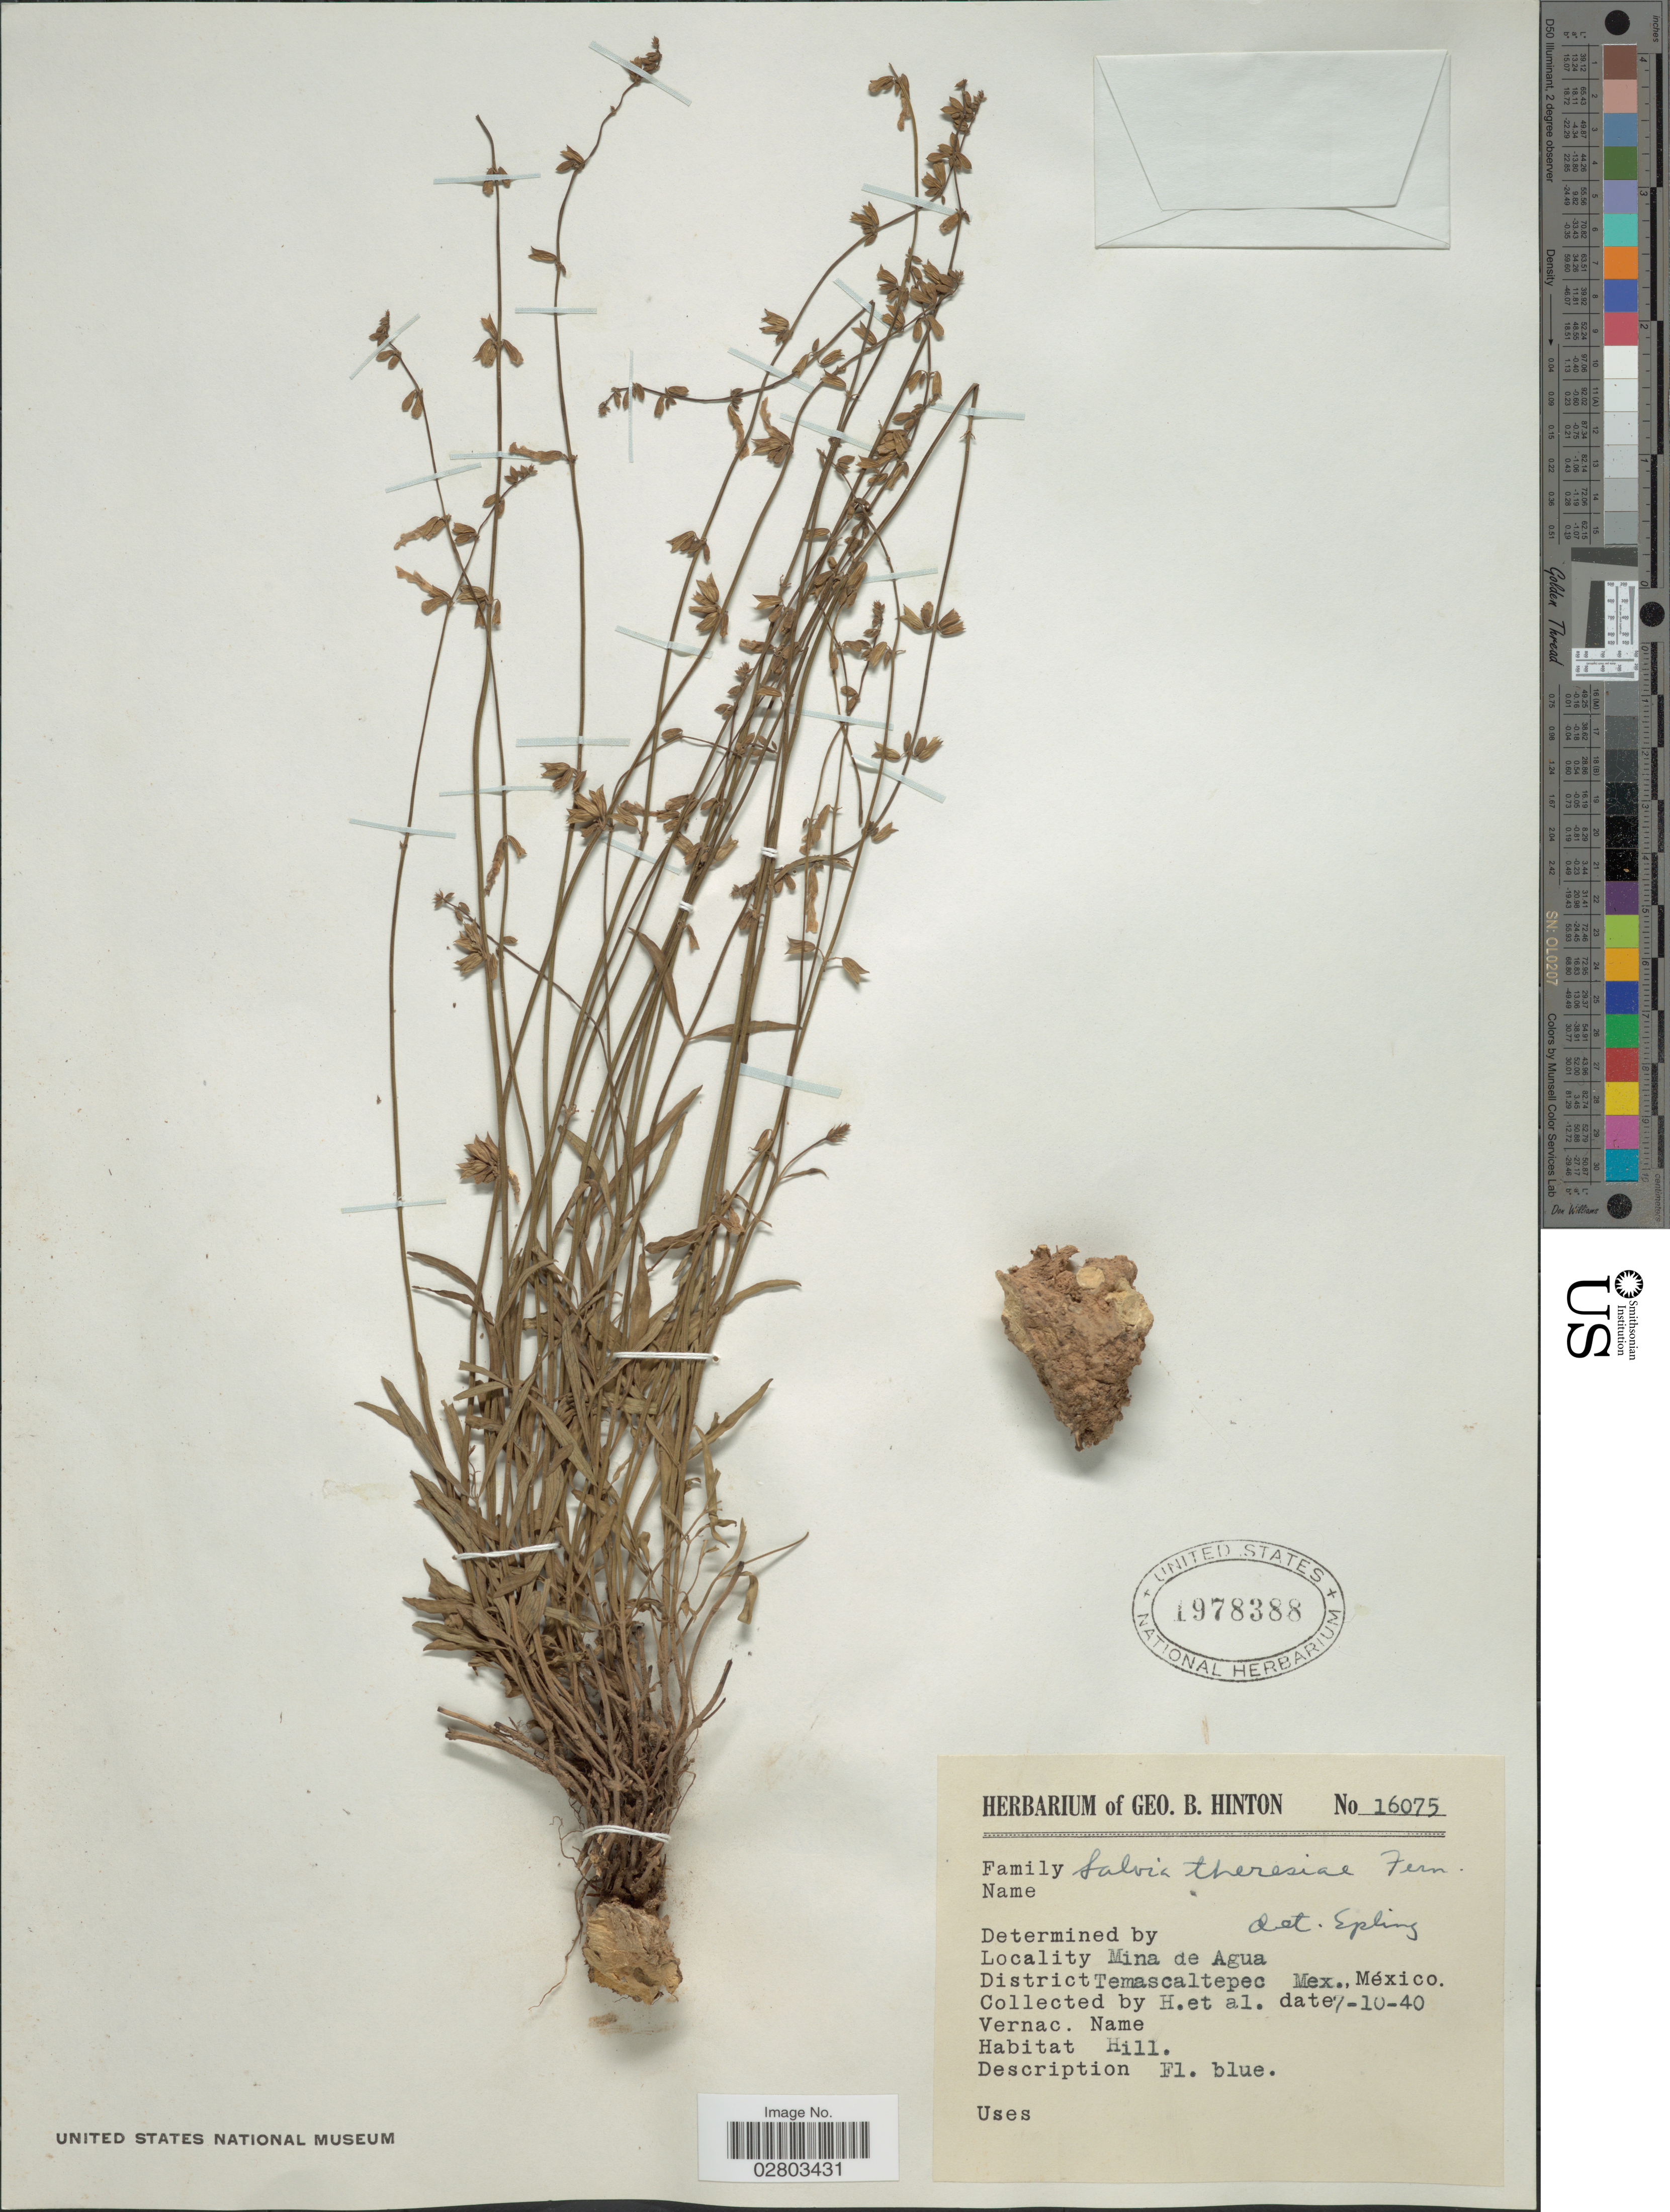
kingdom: Plantae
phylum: Tracheophyta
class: Magnoliopsida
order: Lamiales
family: Lamiaceae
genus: Salvia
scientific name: Salvia theresae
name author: Briq.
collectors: G. B. Hinton & et al.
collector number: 16075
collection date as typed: Transcribed d/m/y: 7/10/40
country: Mexico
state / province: México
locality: Mina de Agua, District Temascaltepec, Mex.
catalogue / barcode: US 1978388